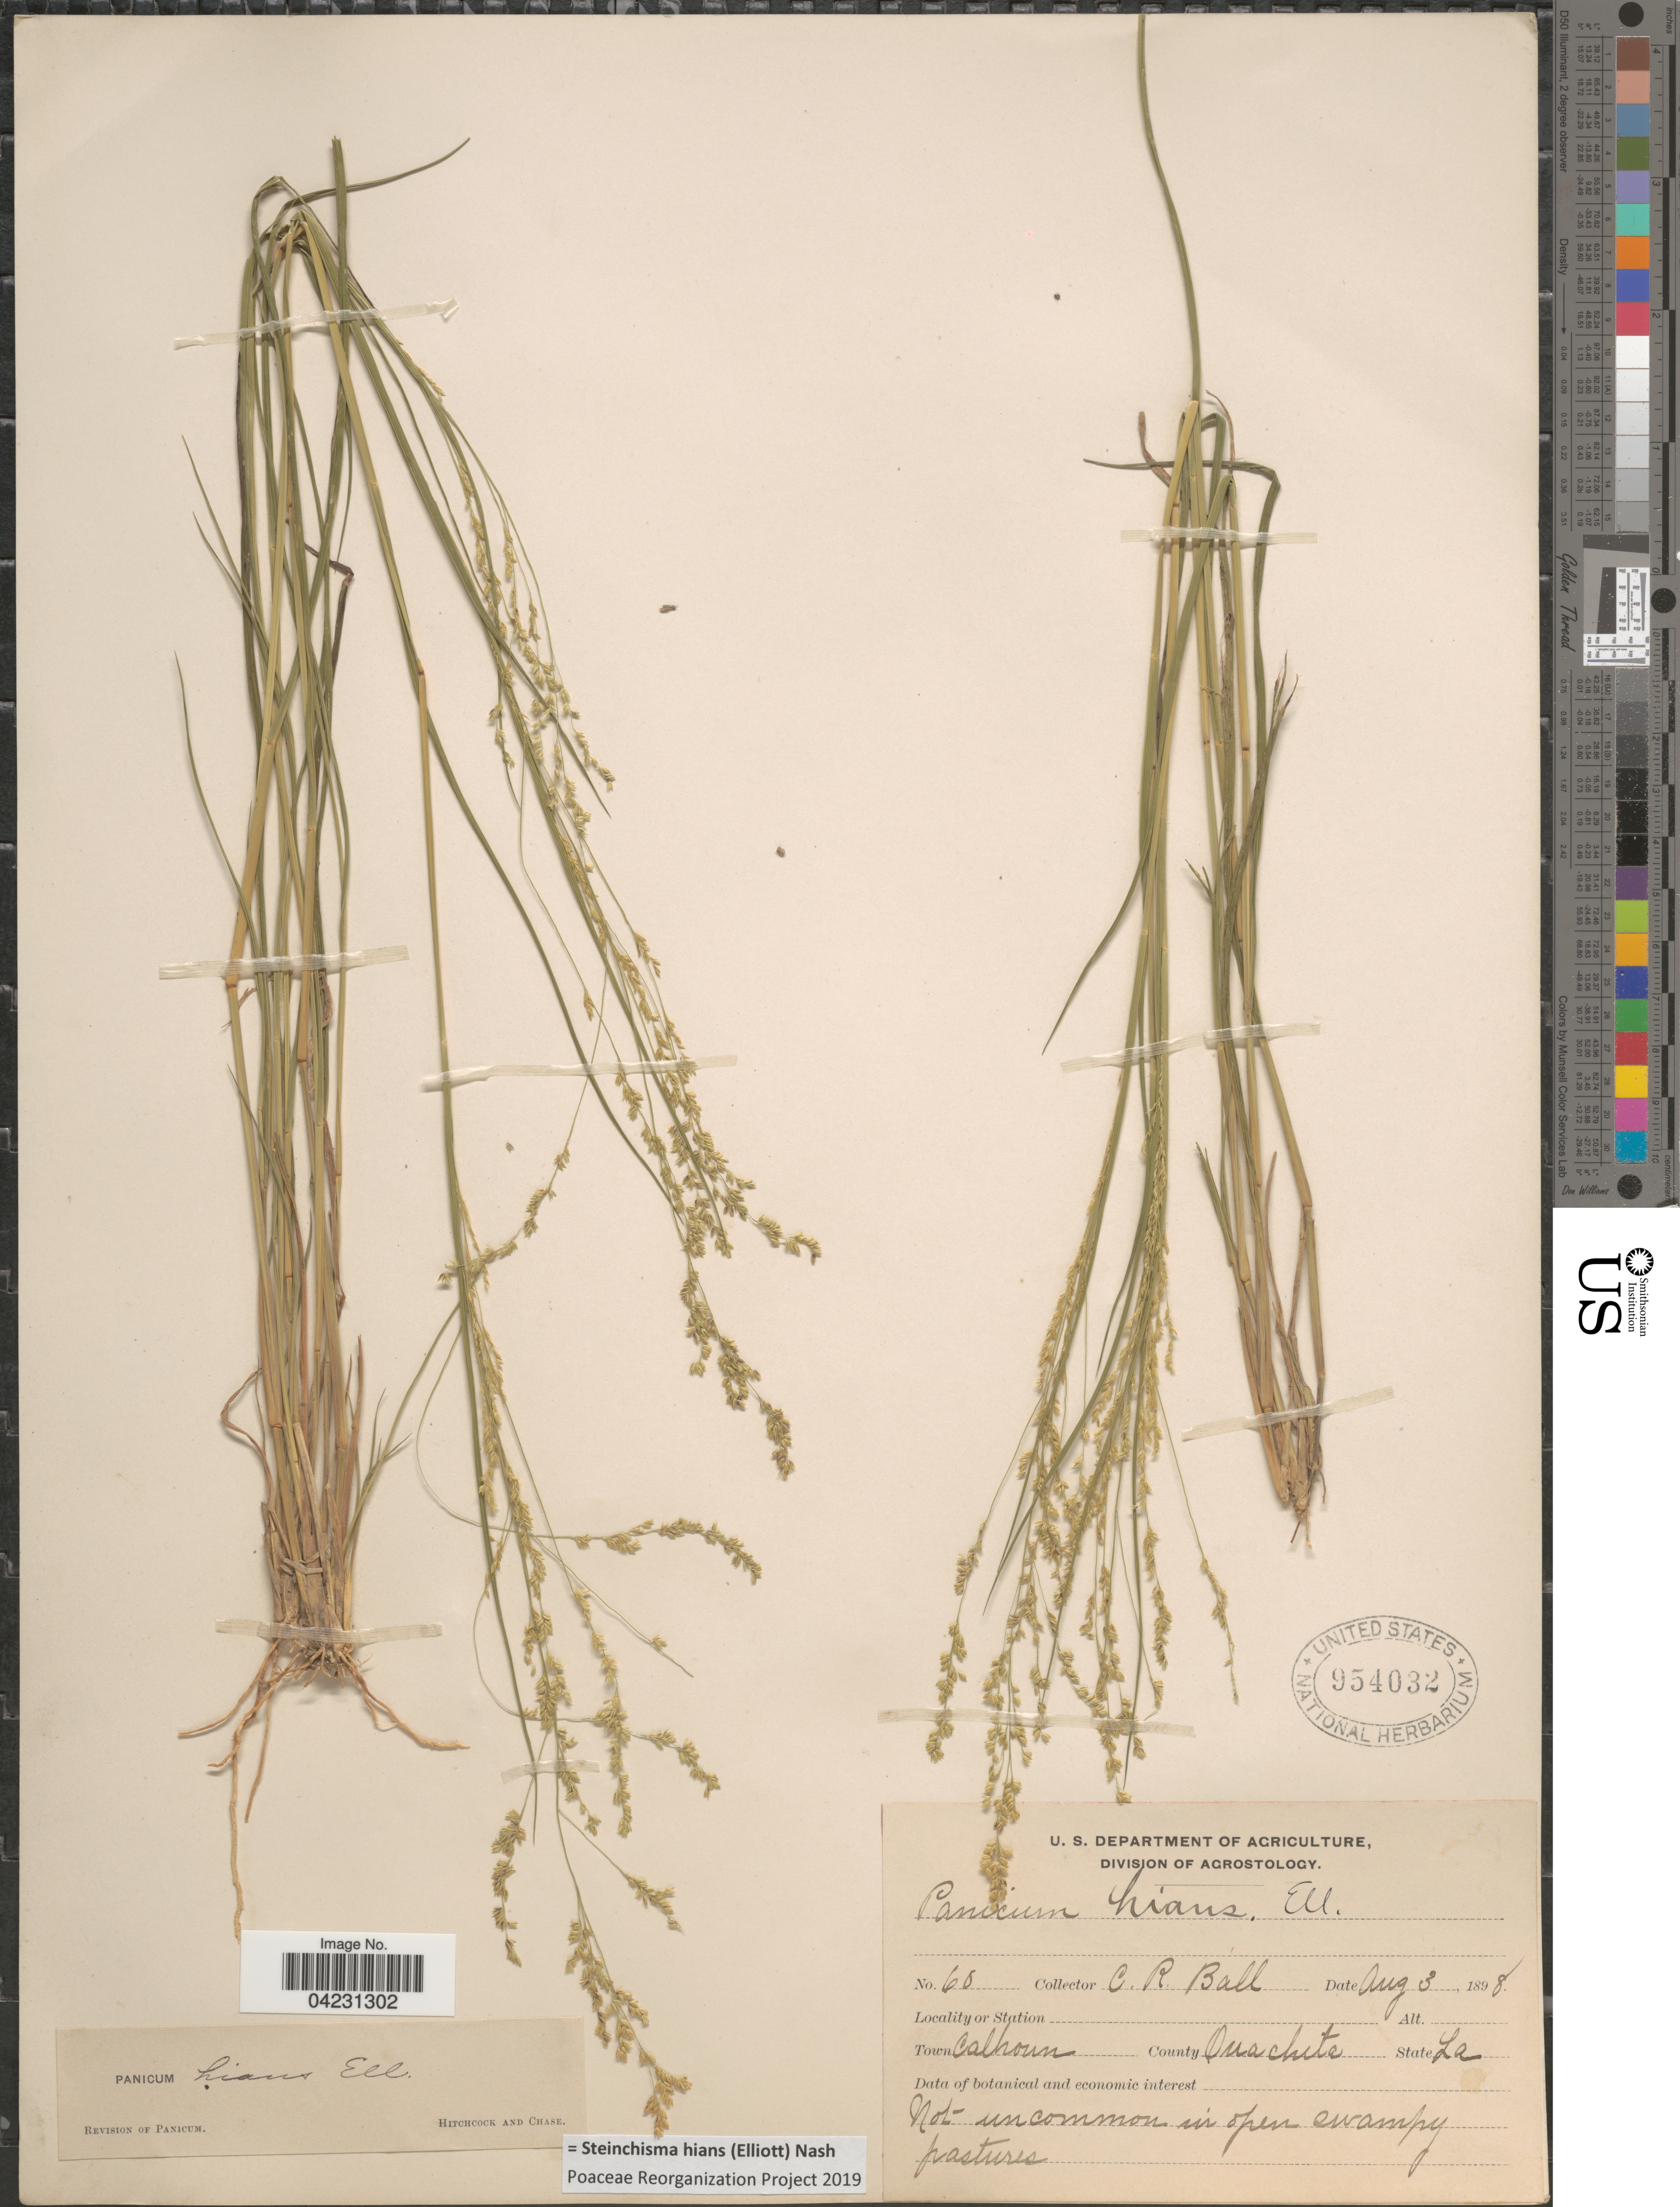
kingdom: Plantae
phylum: Tracheophyta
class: Liliopsida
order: Poales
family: Poaceae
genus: Steinchisma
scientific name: Steinchisma hians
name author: (Elliott) Nash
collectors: C. R. Ball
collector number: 60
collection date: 1898-08-03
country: United States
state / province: Louisiana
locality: Town Calhoun. County Ouachita.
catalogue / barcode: US 954032